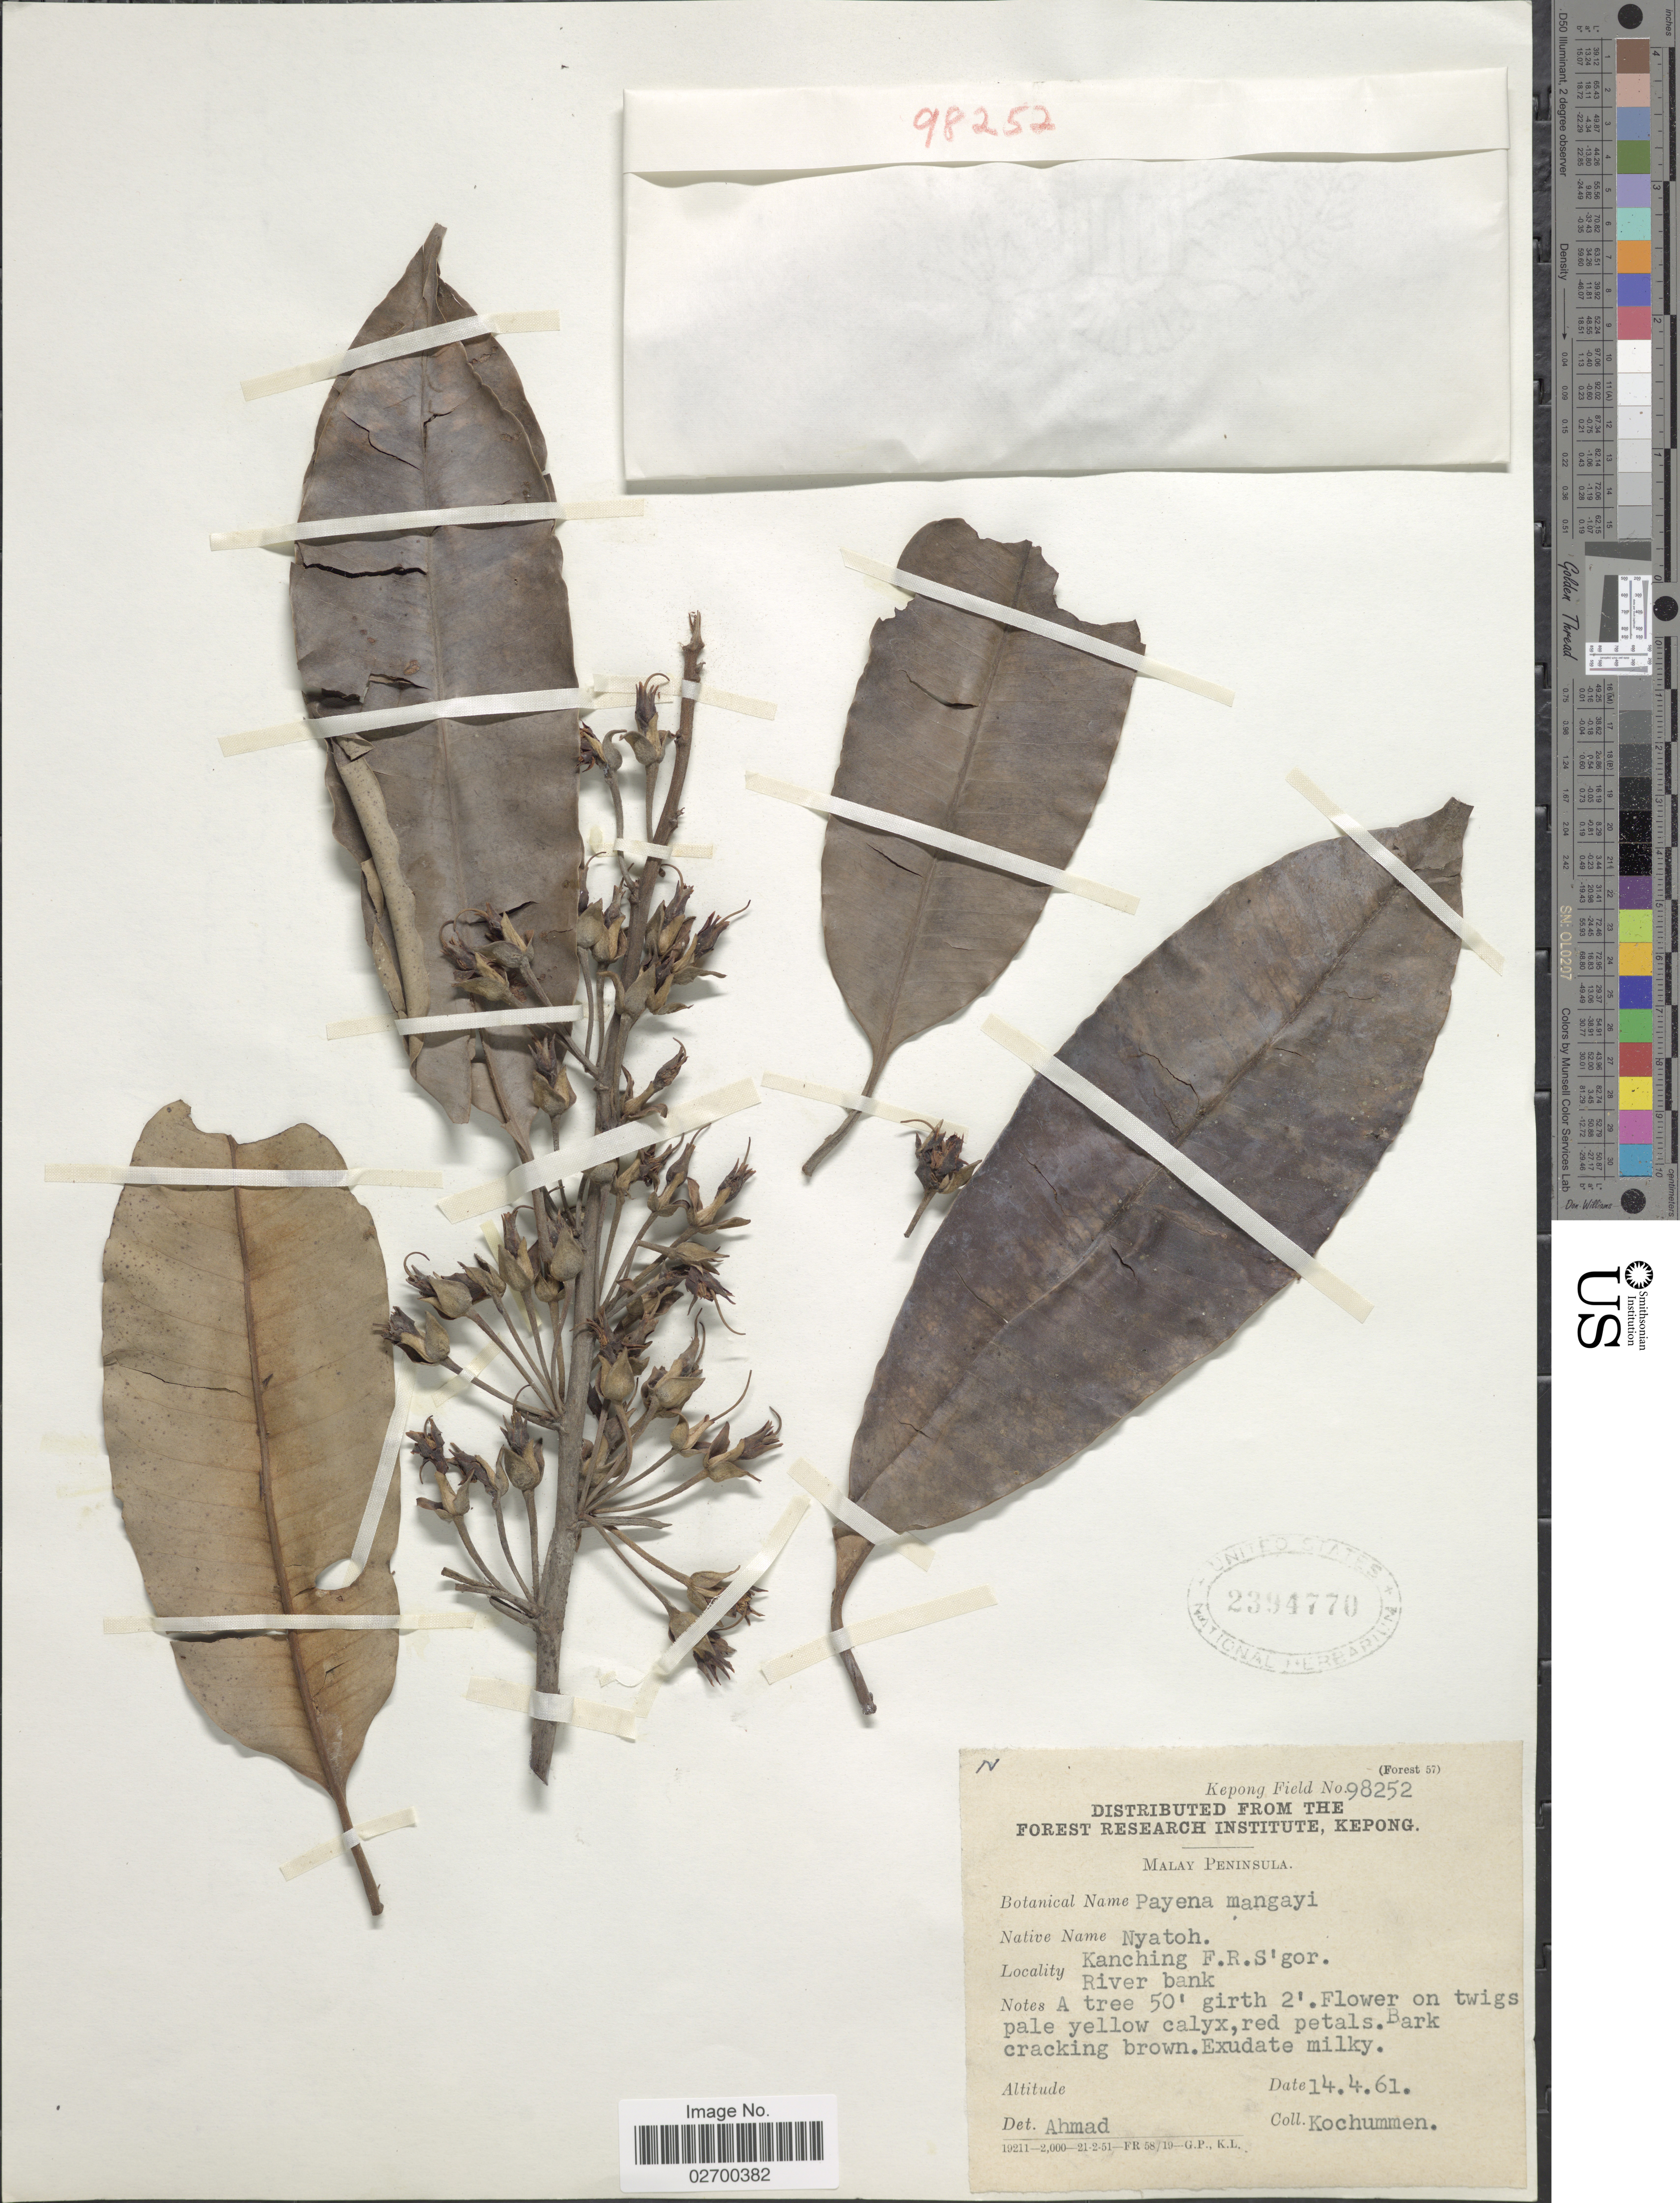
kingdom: Plantae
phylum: Tracheophyta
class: Magnoliopsida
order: Ericales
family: Sapotaceae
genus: Payena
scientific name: Payena maingayi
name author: C.B. Clarke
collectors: Kochummen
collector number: Kepong Field 98252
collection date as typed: Transcribed d/m/y: 14/4/61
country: Malaysia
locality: Malay Peninsula. Kanching F.R.S'gor. River bank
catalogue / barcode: US 2394770